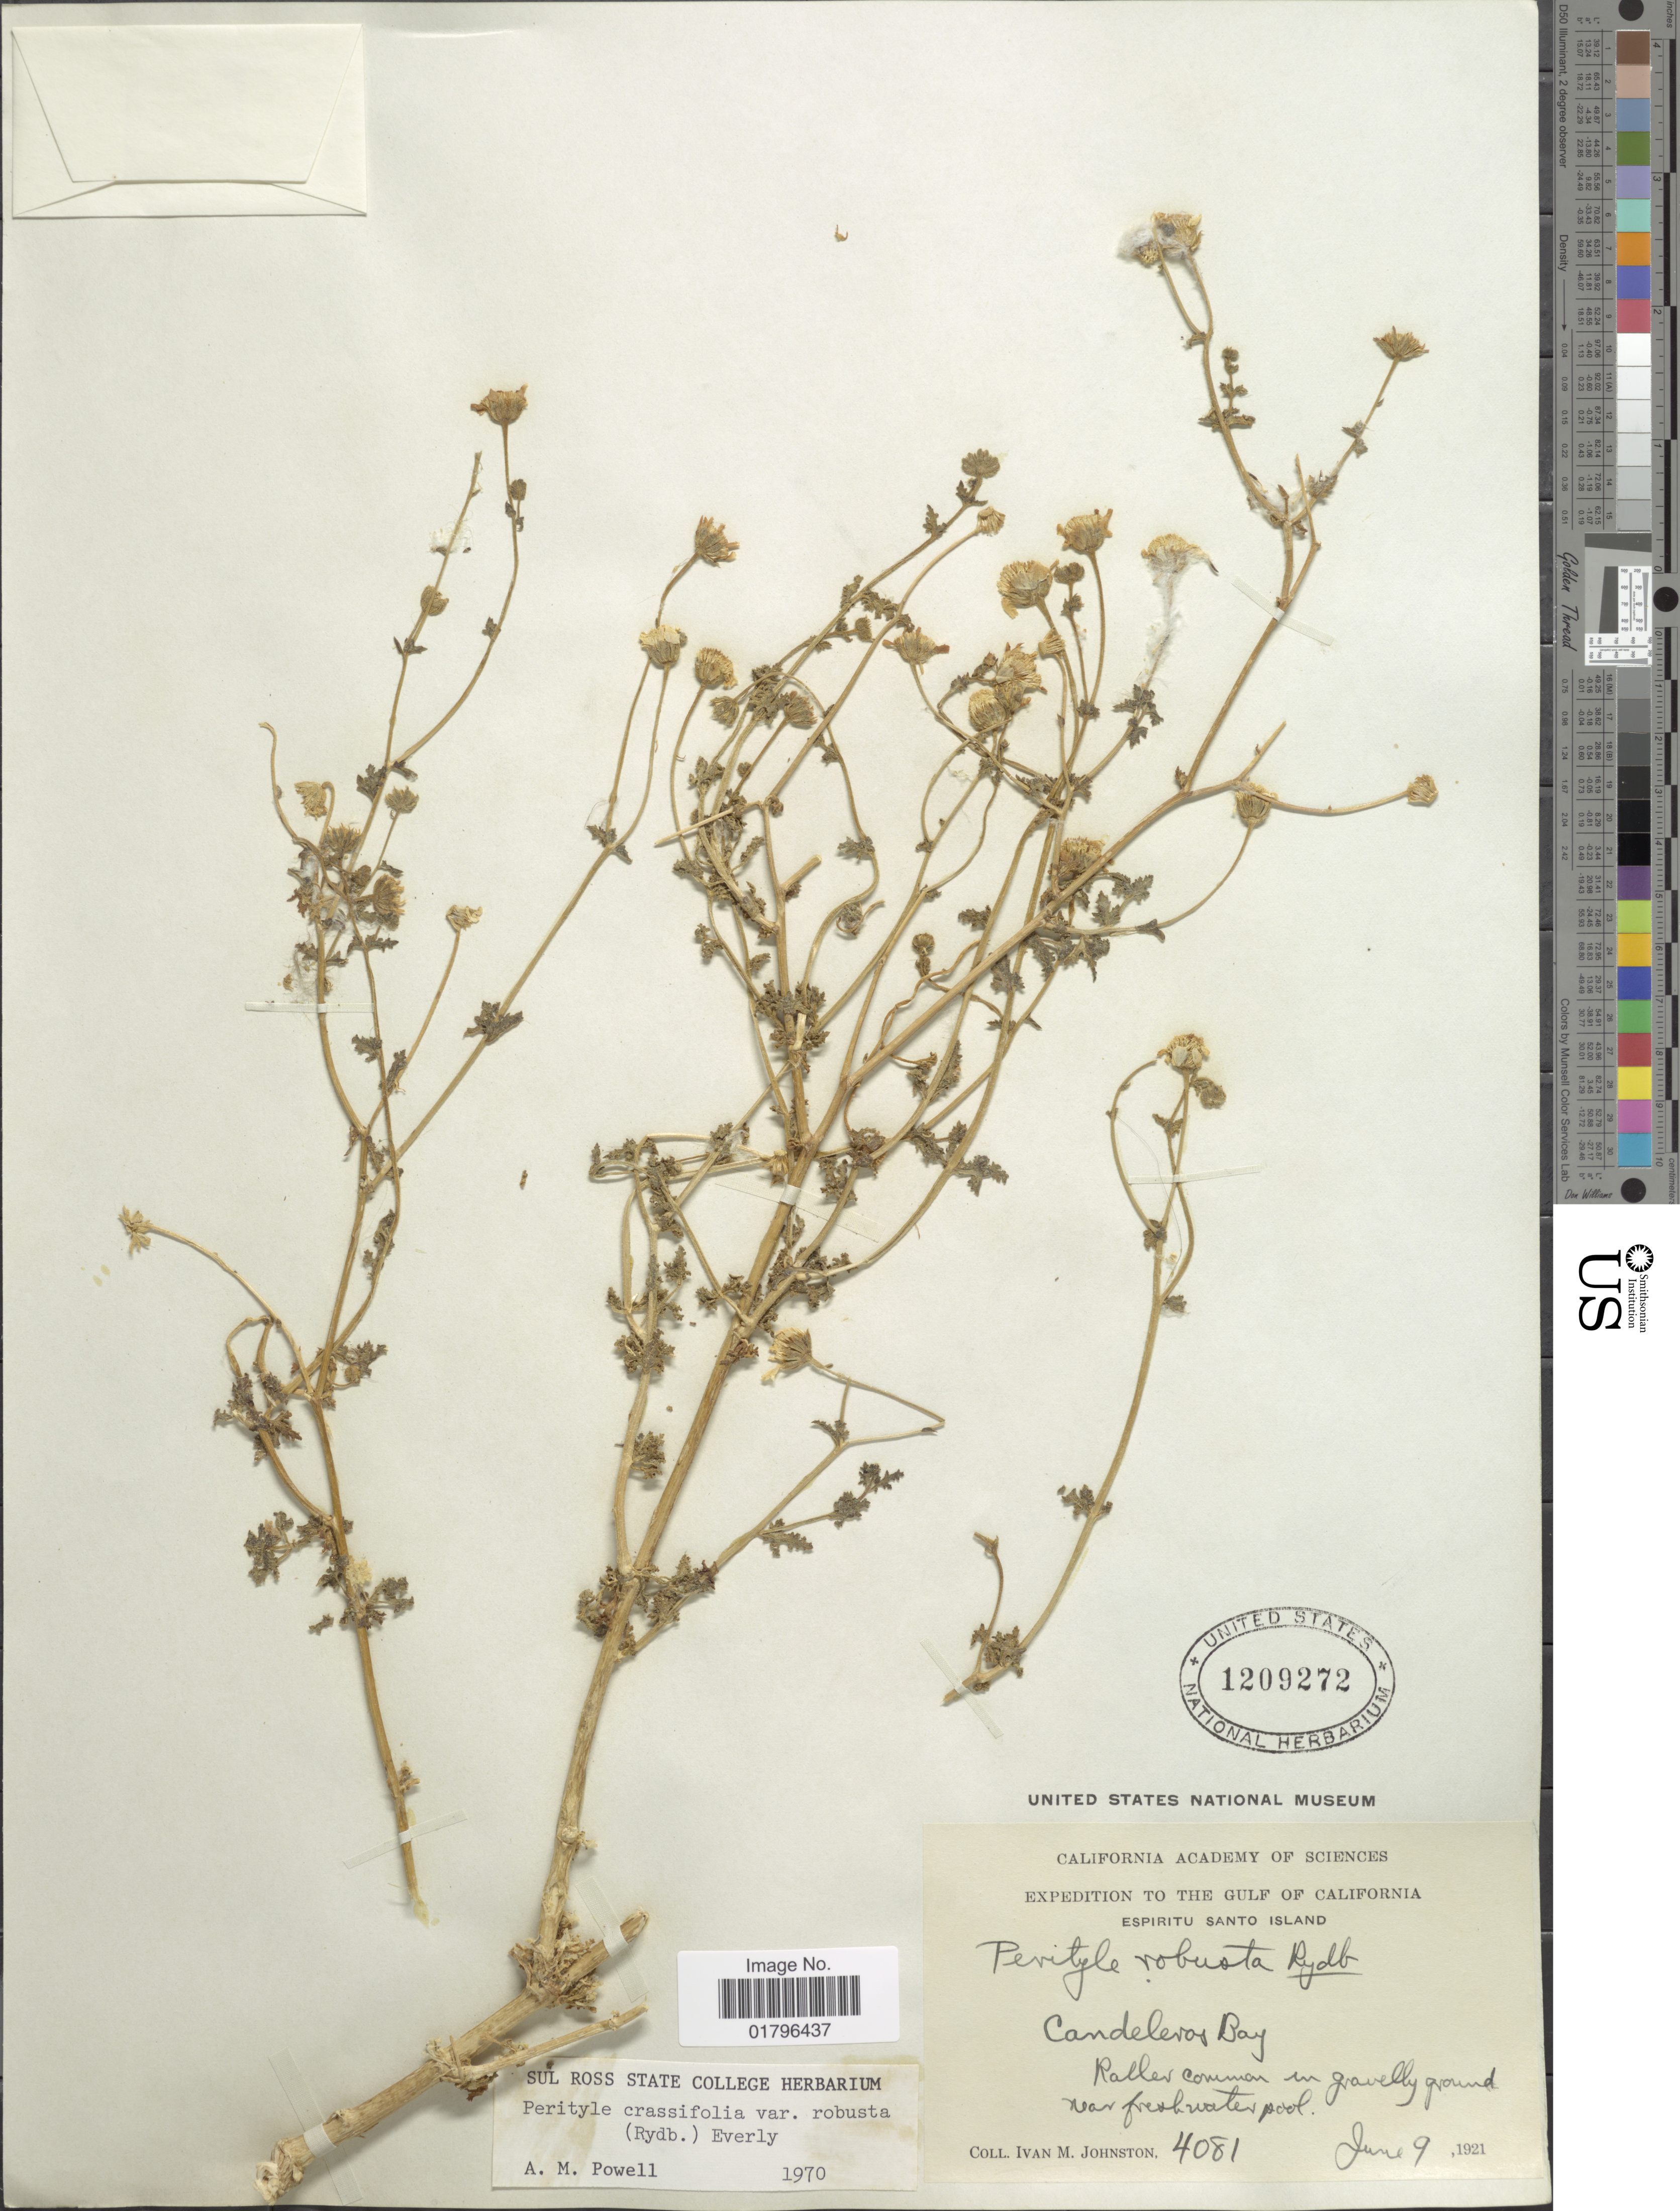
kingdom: Plantae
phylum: Tracheophyta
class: Magnoliopsida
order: Asterales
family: Asteraceae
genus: Perityle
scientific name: Perityle crassifolia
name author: Brandegee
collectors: I.M. Johnston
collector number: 4081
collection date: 1921-06-09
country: Mexico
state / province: Baja California Sur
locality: Gulf of California, Espiritu Santo Island, Candeleros Bay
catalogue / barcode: US 1209272